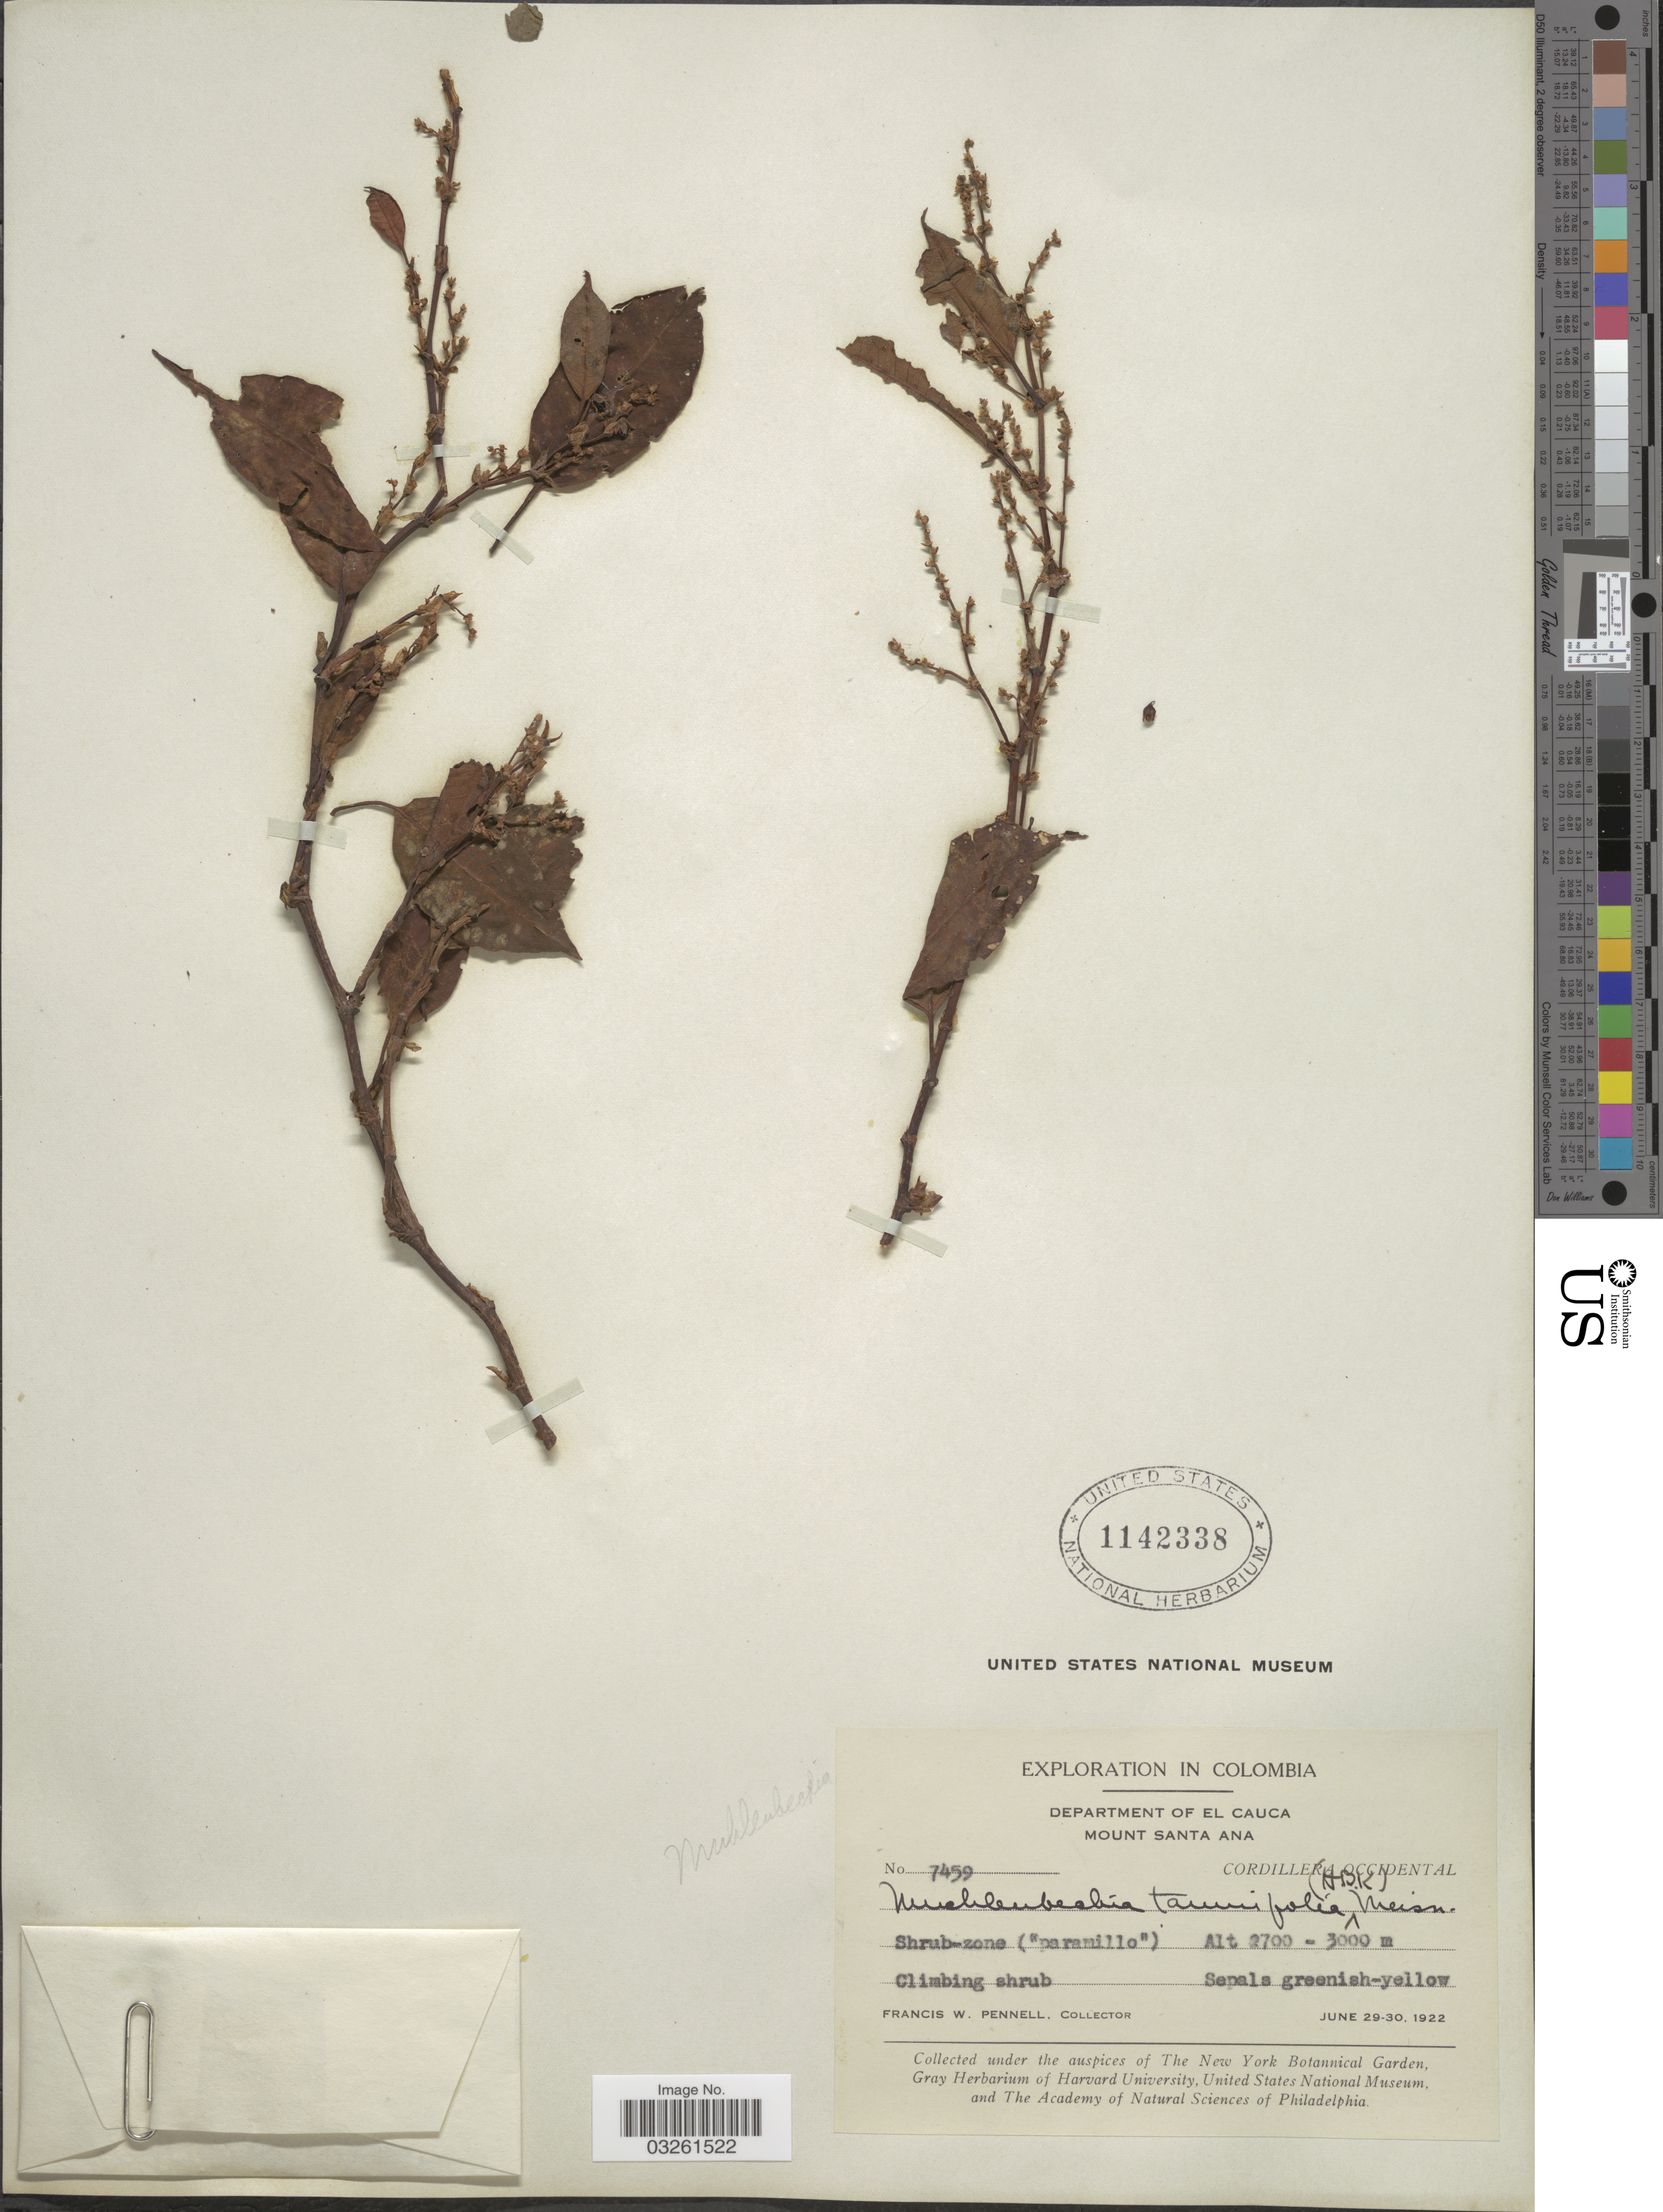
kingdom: Plantae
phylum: Tracheophyta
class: Magnoliopsida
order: Caryophyllales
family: Polygonaceae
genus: Muehlenbeckia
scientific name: Muehlenbeckia tamnifolia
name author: (Kunth) Meisn.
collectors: F. W. Pennell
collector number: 7459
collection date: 1922-06-29/1922-06-30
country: Colombia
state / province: Cauca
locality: Department of El Cauca, Mount Santa Ana, Cordillera Occidental.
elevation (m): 2700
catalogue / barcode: US 1142338